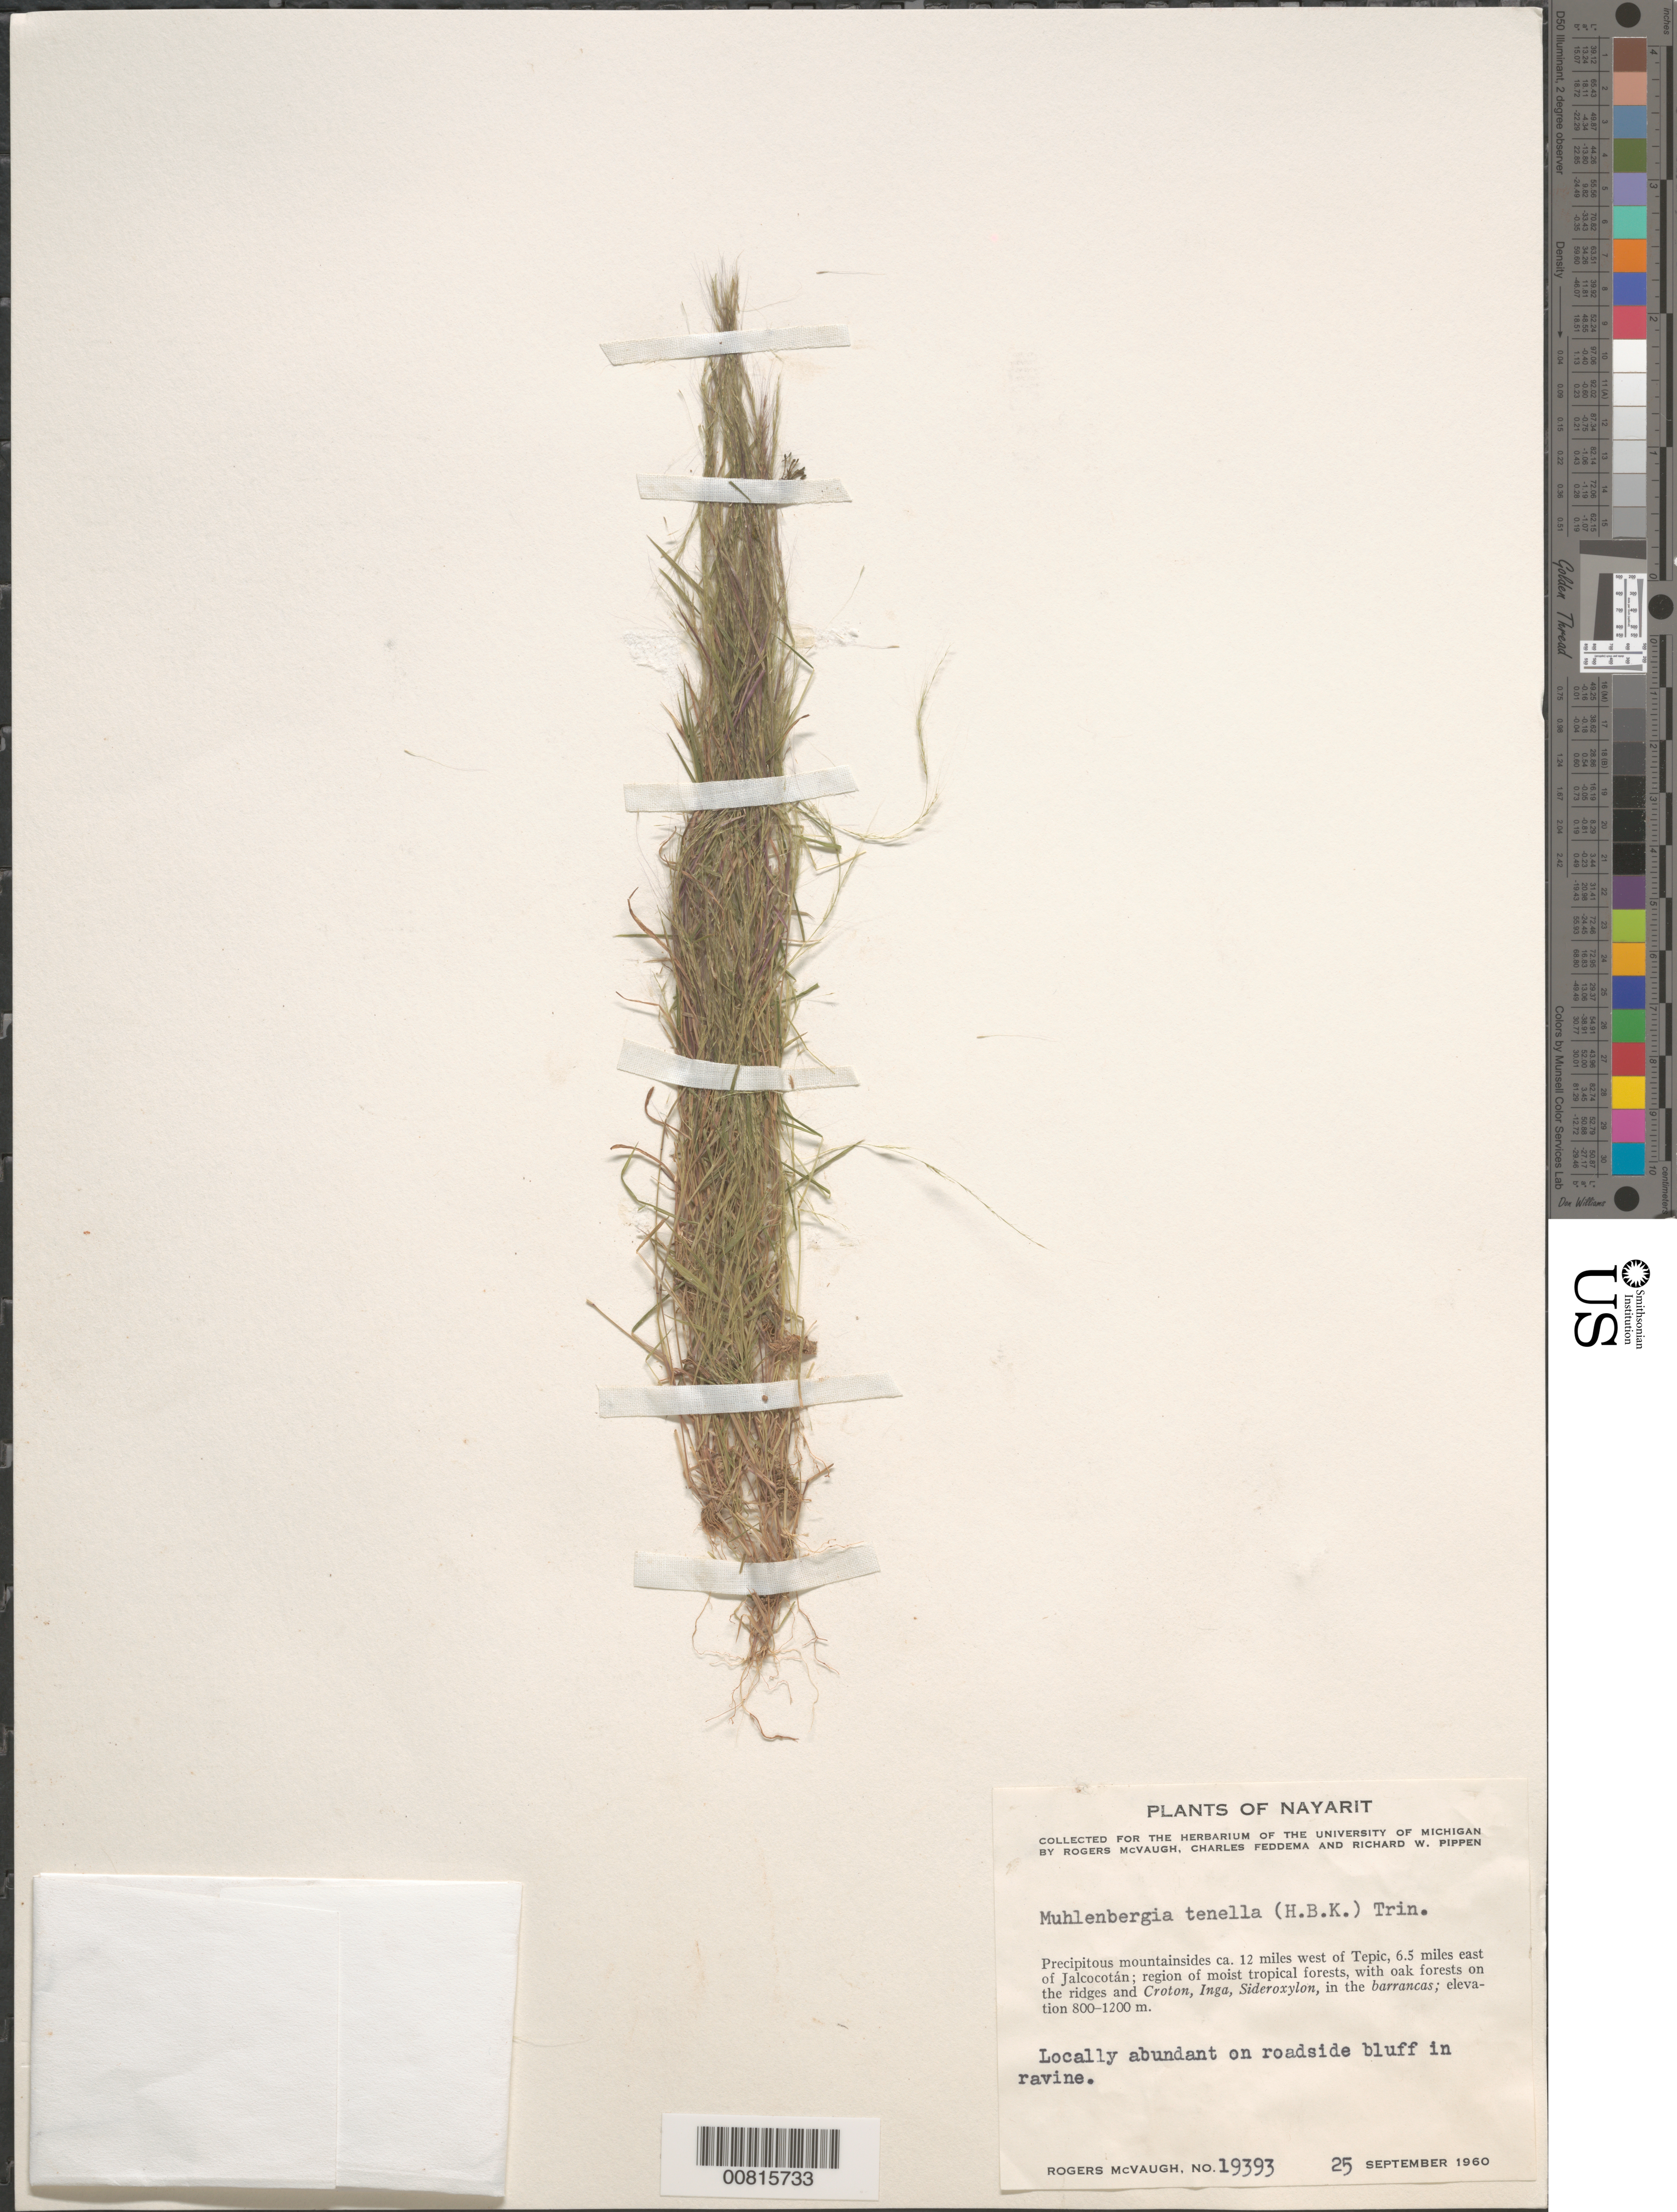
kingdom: Plantae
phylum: Tracheophyta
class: Liliopsida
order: Poales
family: Poaceae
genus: Muhlenbergia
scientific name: Muhlenbergia tenella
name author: (Kunth) Trin.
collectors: R. McVaugh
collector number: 19393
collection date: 1960-09-25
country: Mexico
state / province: Nayarit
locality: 12 mi W of Tepic, 6.5 mi E of Jalcocotan, Nay.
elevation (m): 1200